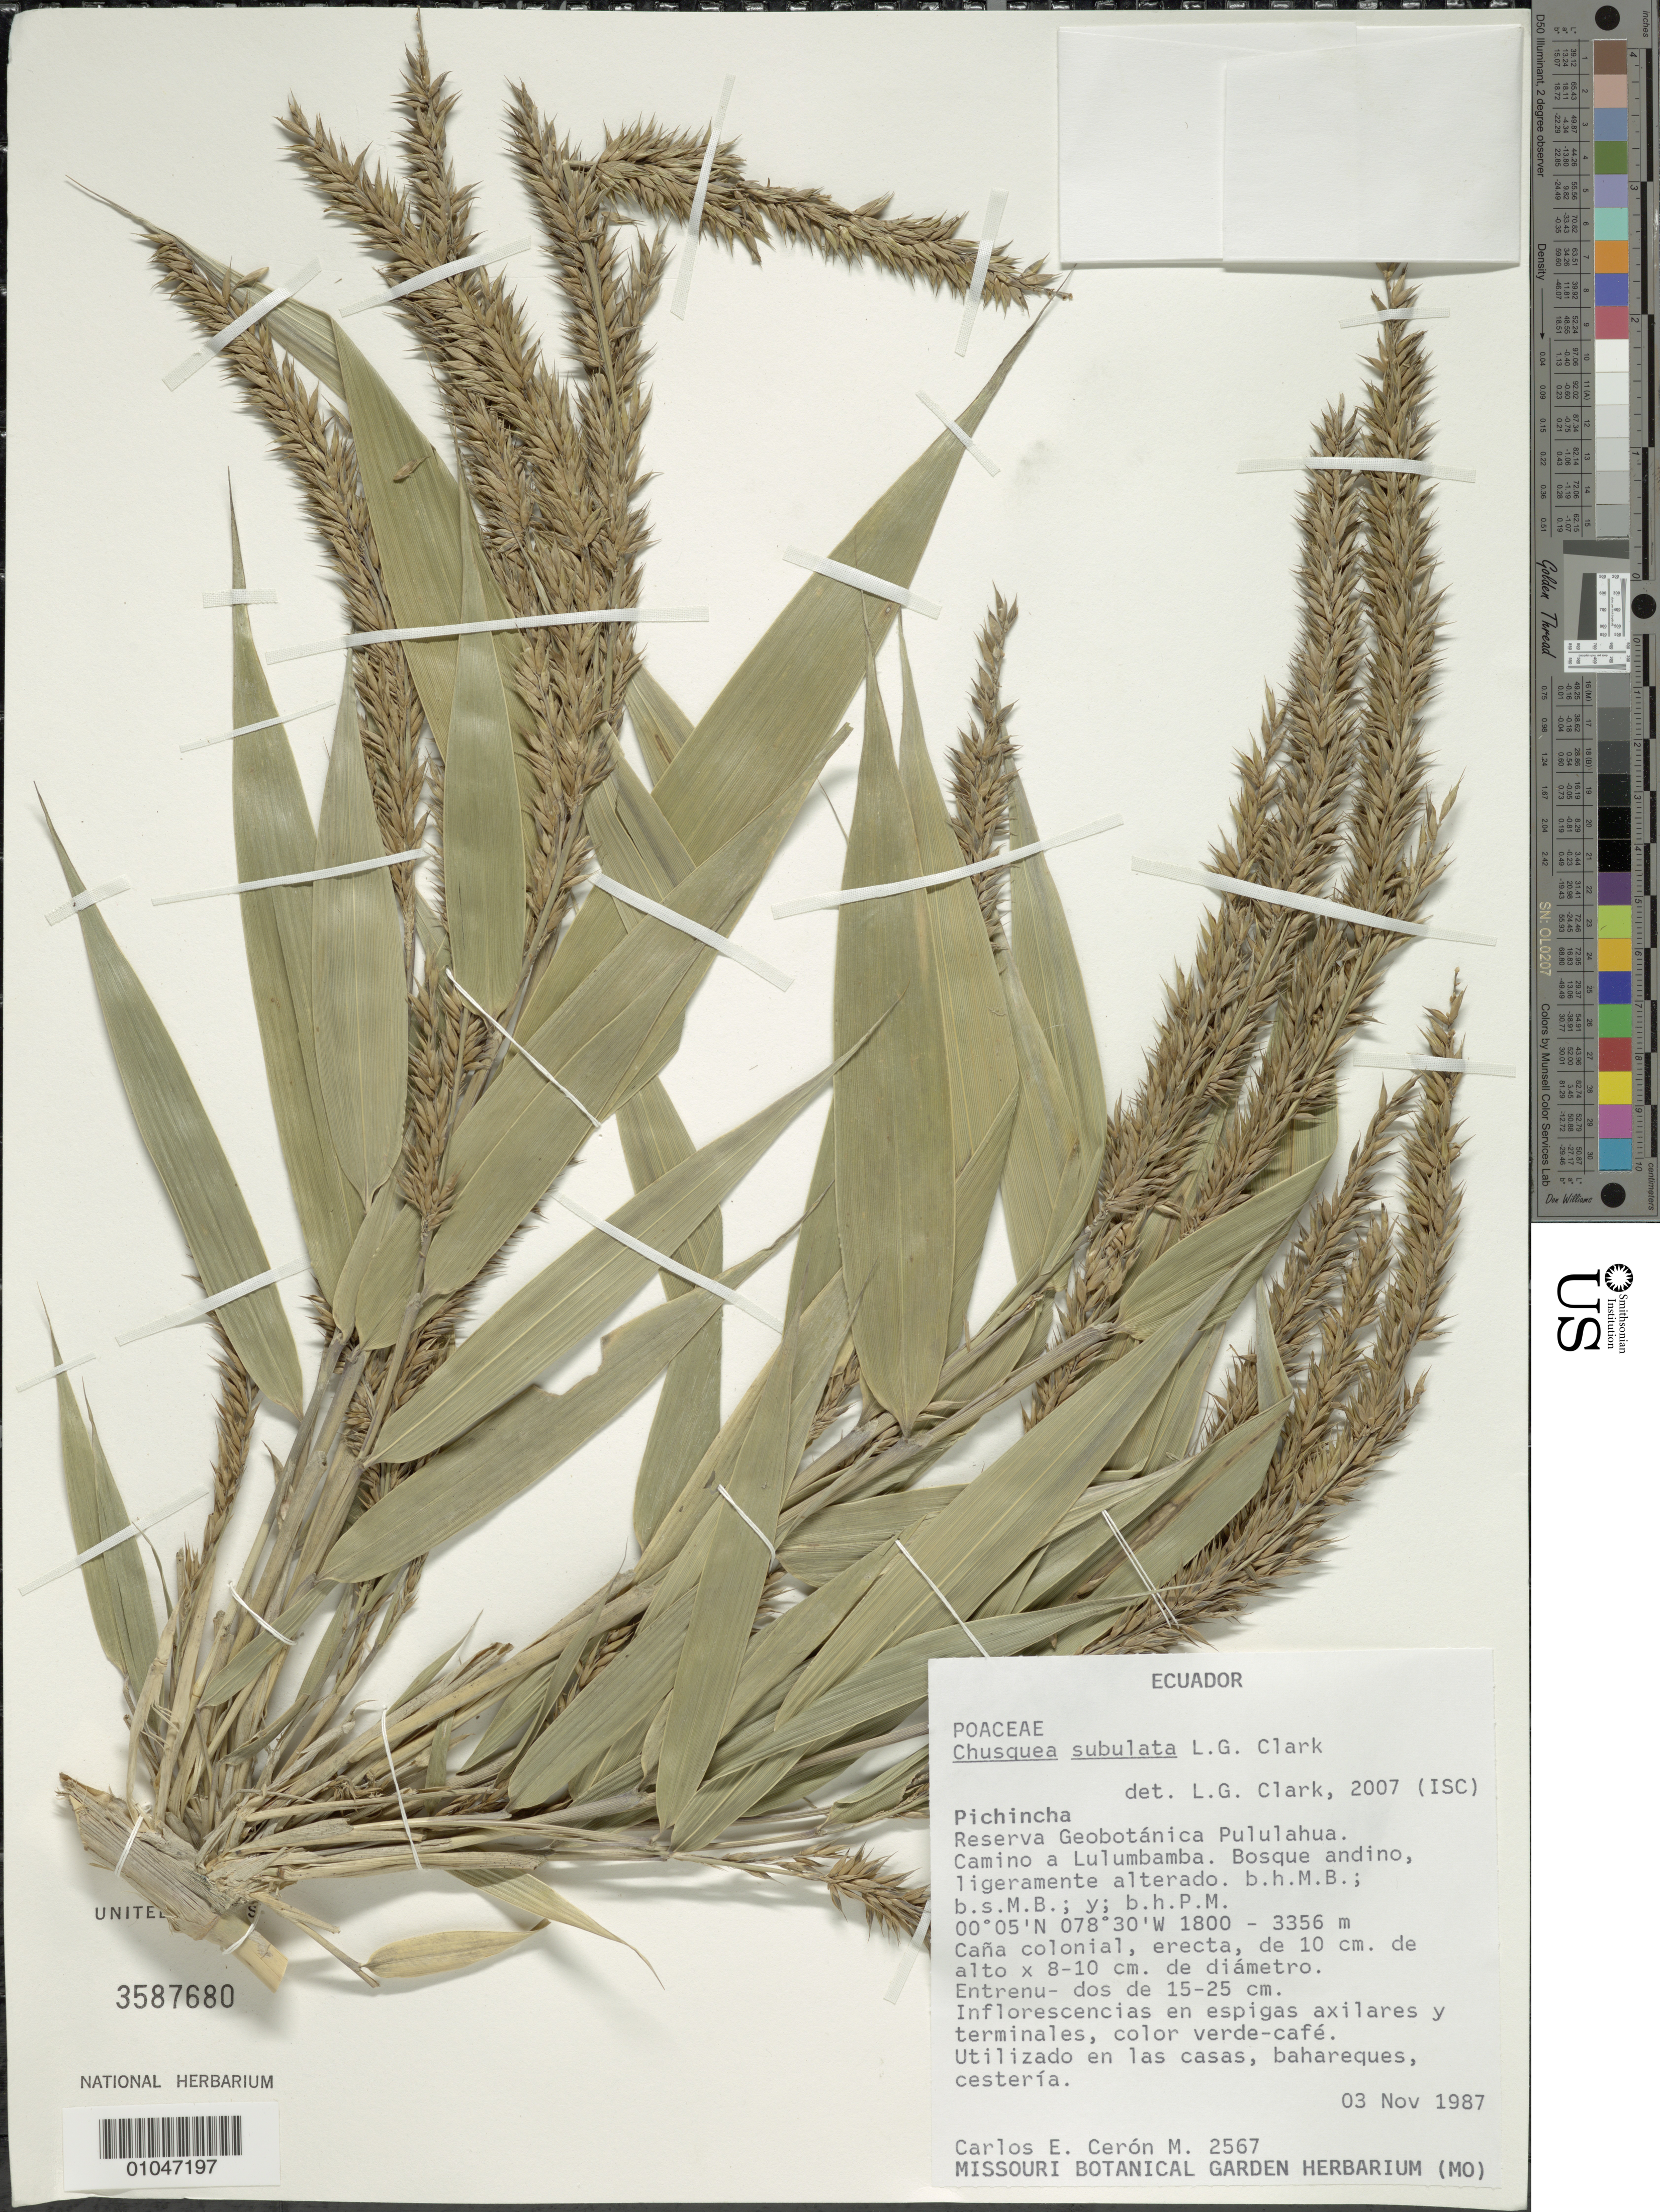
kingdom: Plantae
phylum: Tracheophyta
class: Liliopsida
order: Poales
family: Poaceae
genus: Chusquea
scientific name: Chusquea subulata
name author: L.G. Clark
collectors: C. E. Cerón M.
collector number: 2567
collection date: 1987-11-03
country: Ecuador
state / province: Pichincha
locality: Reserva Geobotanica Pululahua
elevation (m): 1800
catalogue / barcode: US 3587680